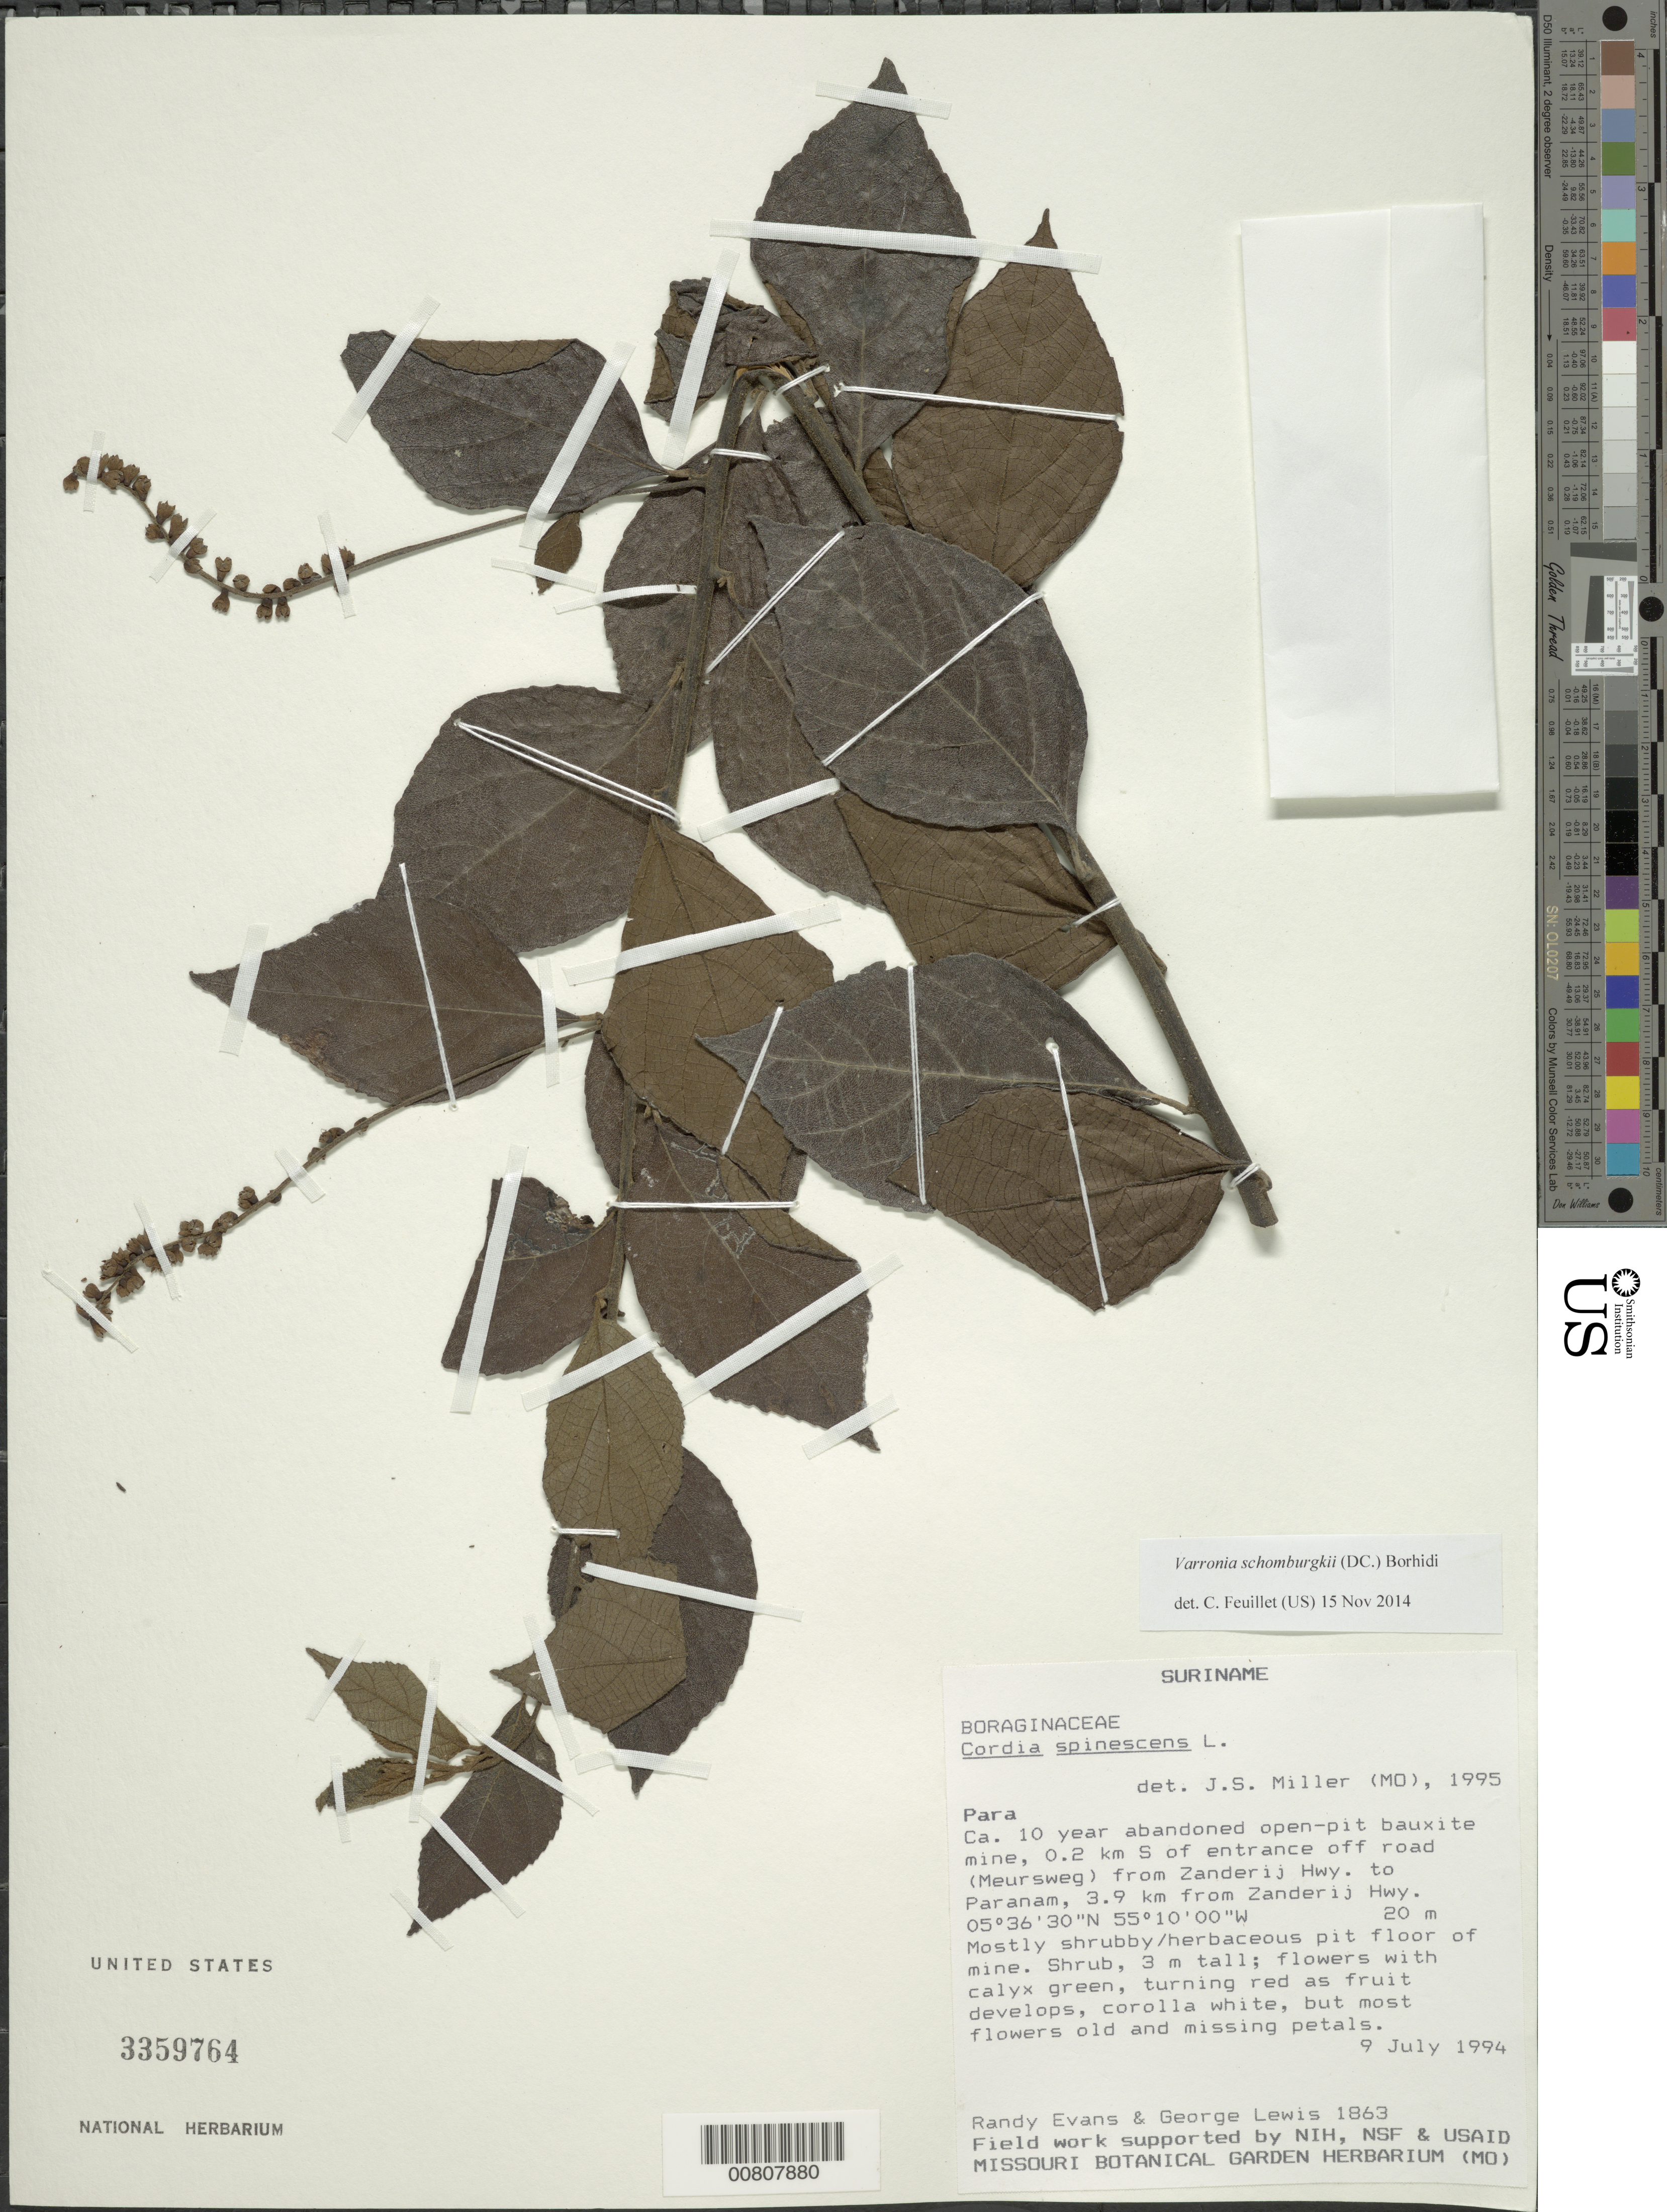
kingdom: Plantae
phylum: Tracheophyta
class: Magnoliopsida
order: Boraginales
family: Cordiaceae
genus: Varronia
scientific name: Varronia schomburgkii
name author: (DC.) Borhidi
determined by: Feuillet, C.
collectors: R. Evans & G. Lewis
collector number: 1863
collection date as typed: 9-Jul-94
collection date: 1994-07-09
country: Suriname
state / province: Para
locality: Zanderij, hwy to Paranam, 3.9 km from Zanderij Hwy.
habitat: Mostly shrubby/herbaceous pit floor of mine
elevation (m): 20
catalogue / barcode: US 3359764